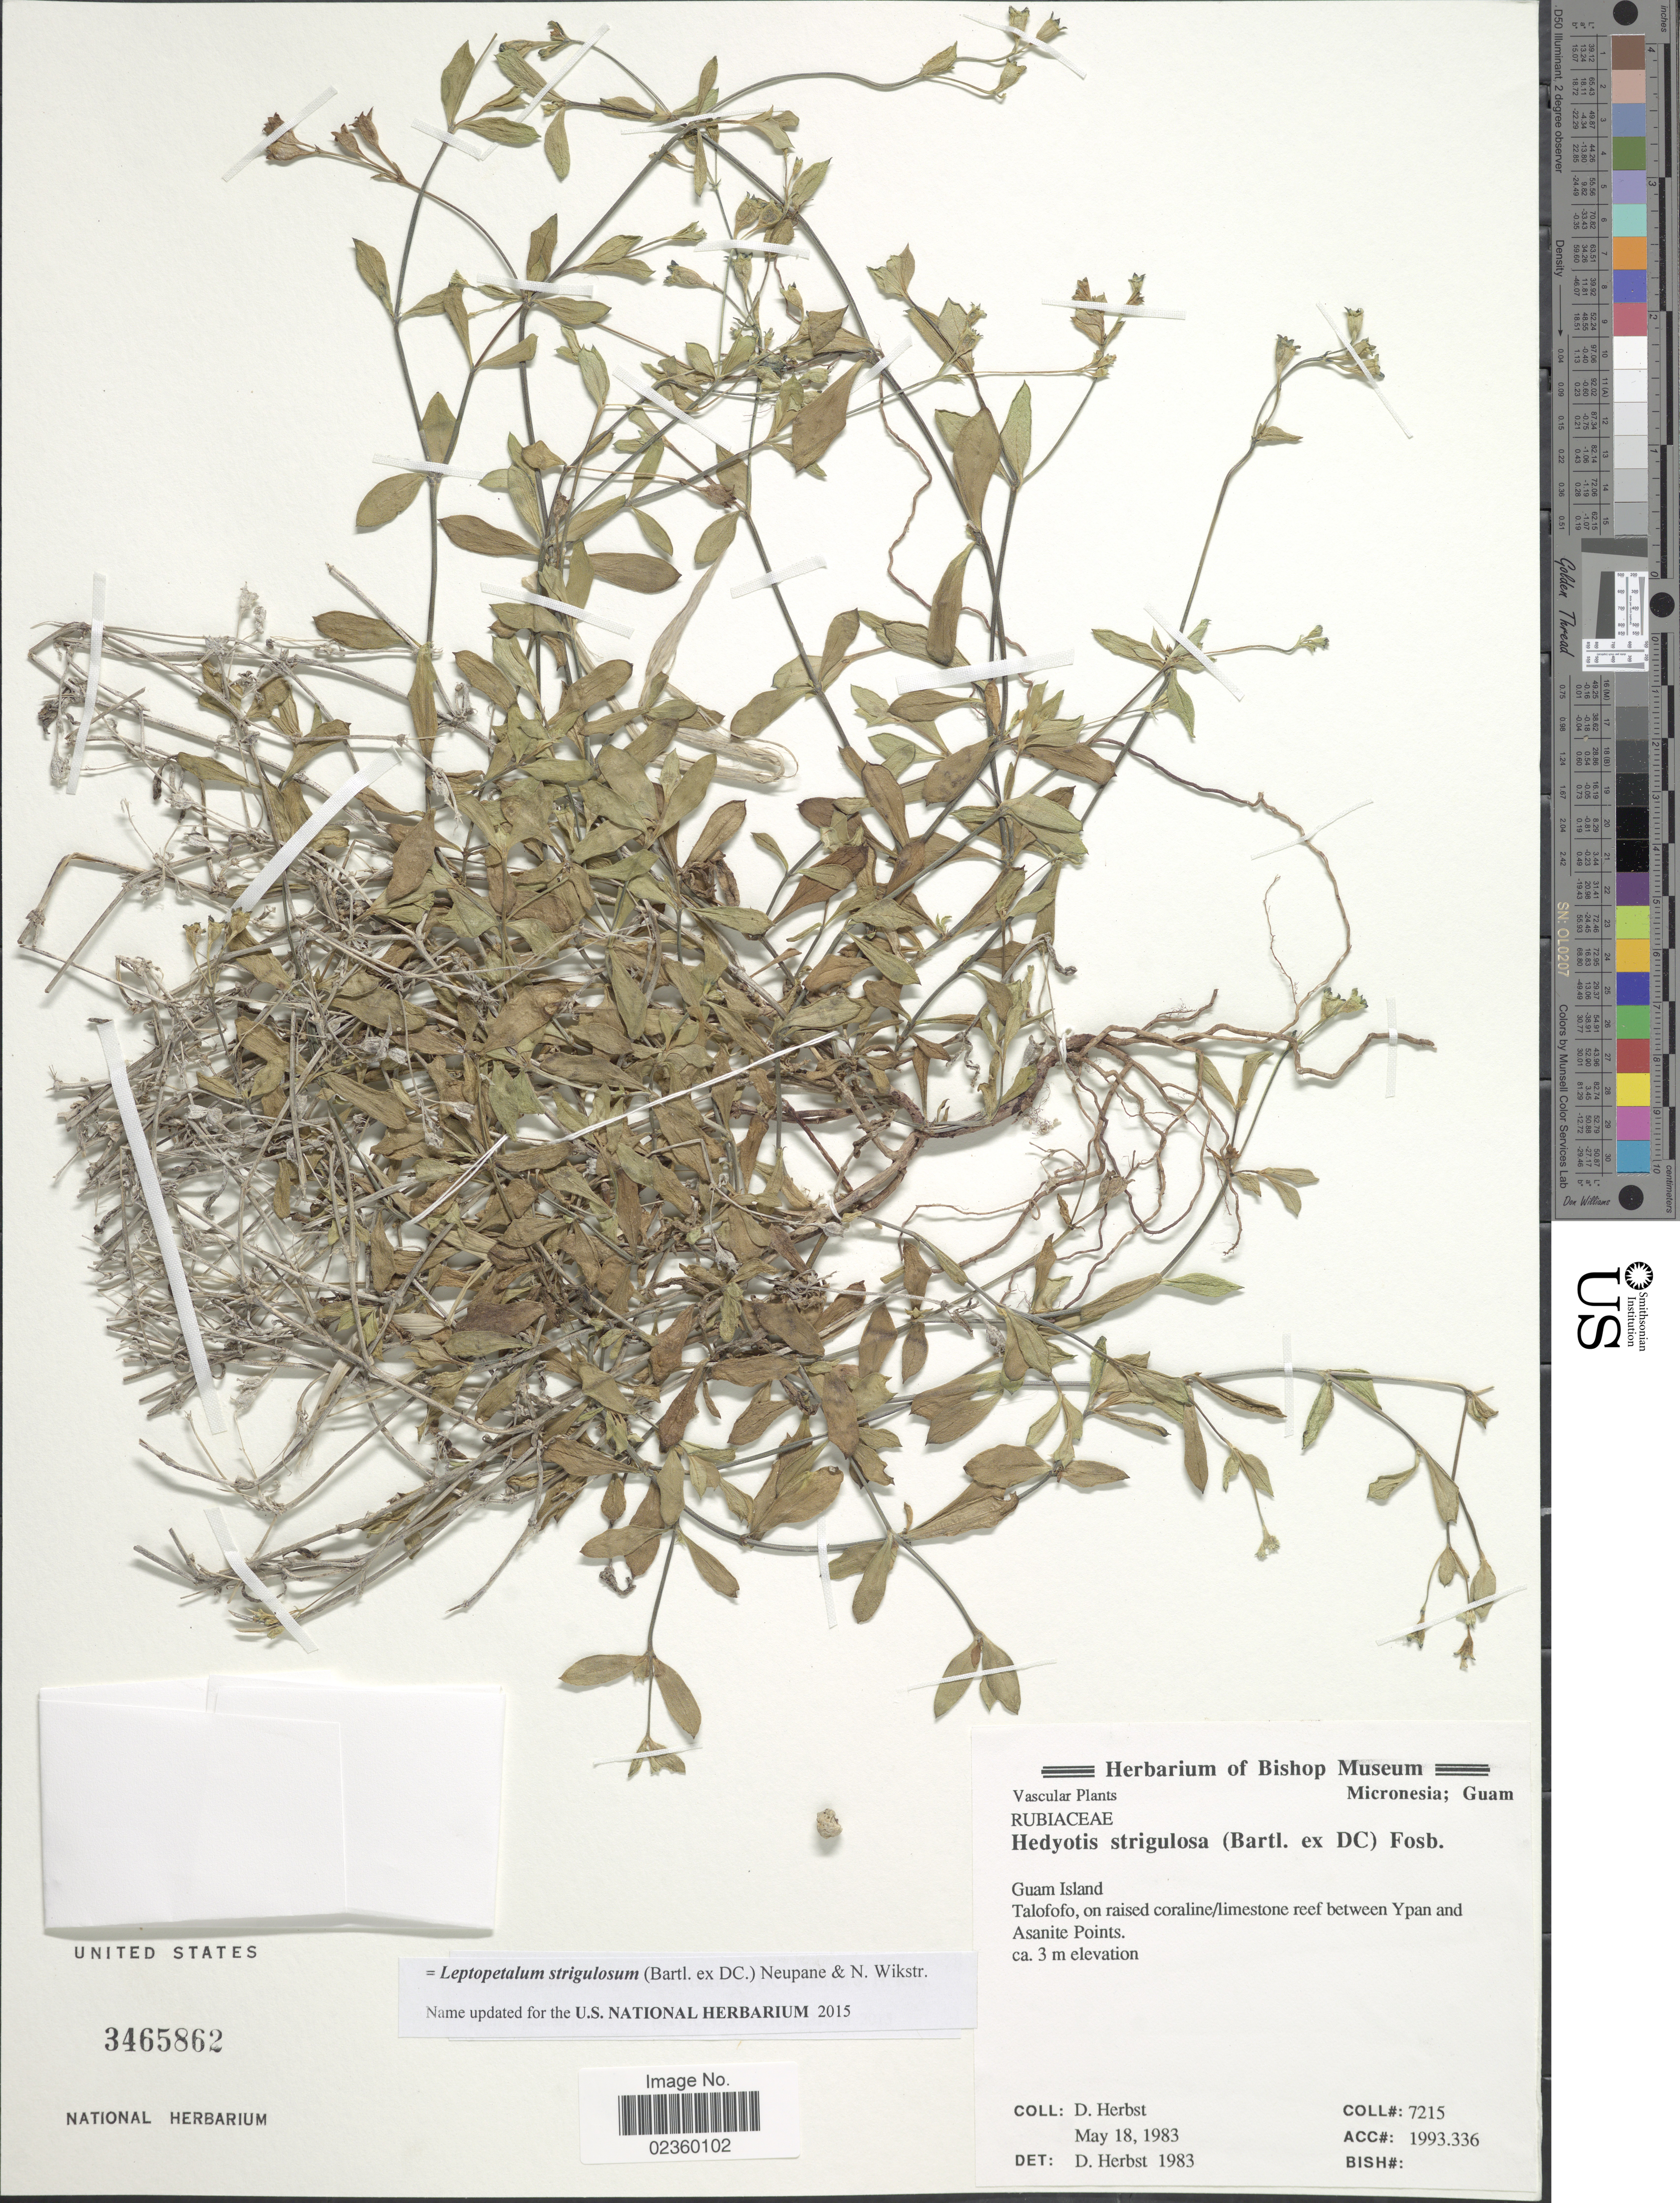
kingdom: Plantae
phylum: Tracheophyta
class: Magnoliopsida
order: Gentianales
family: Rubiaceae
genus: Leptopetalum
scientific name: Leptopetalum strigulosum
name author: (Bartl. ex DC.) Neupane & N. Wikstr.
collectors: D. Herbst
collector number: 7215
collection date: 1983-05-18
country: Guam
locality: Guam Island, Talofofo, on raised coraline/limestone reef between Ypan and Asanite Points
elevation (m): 3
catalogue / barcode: US 3465862